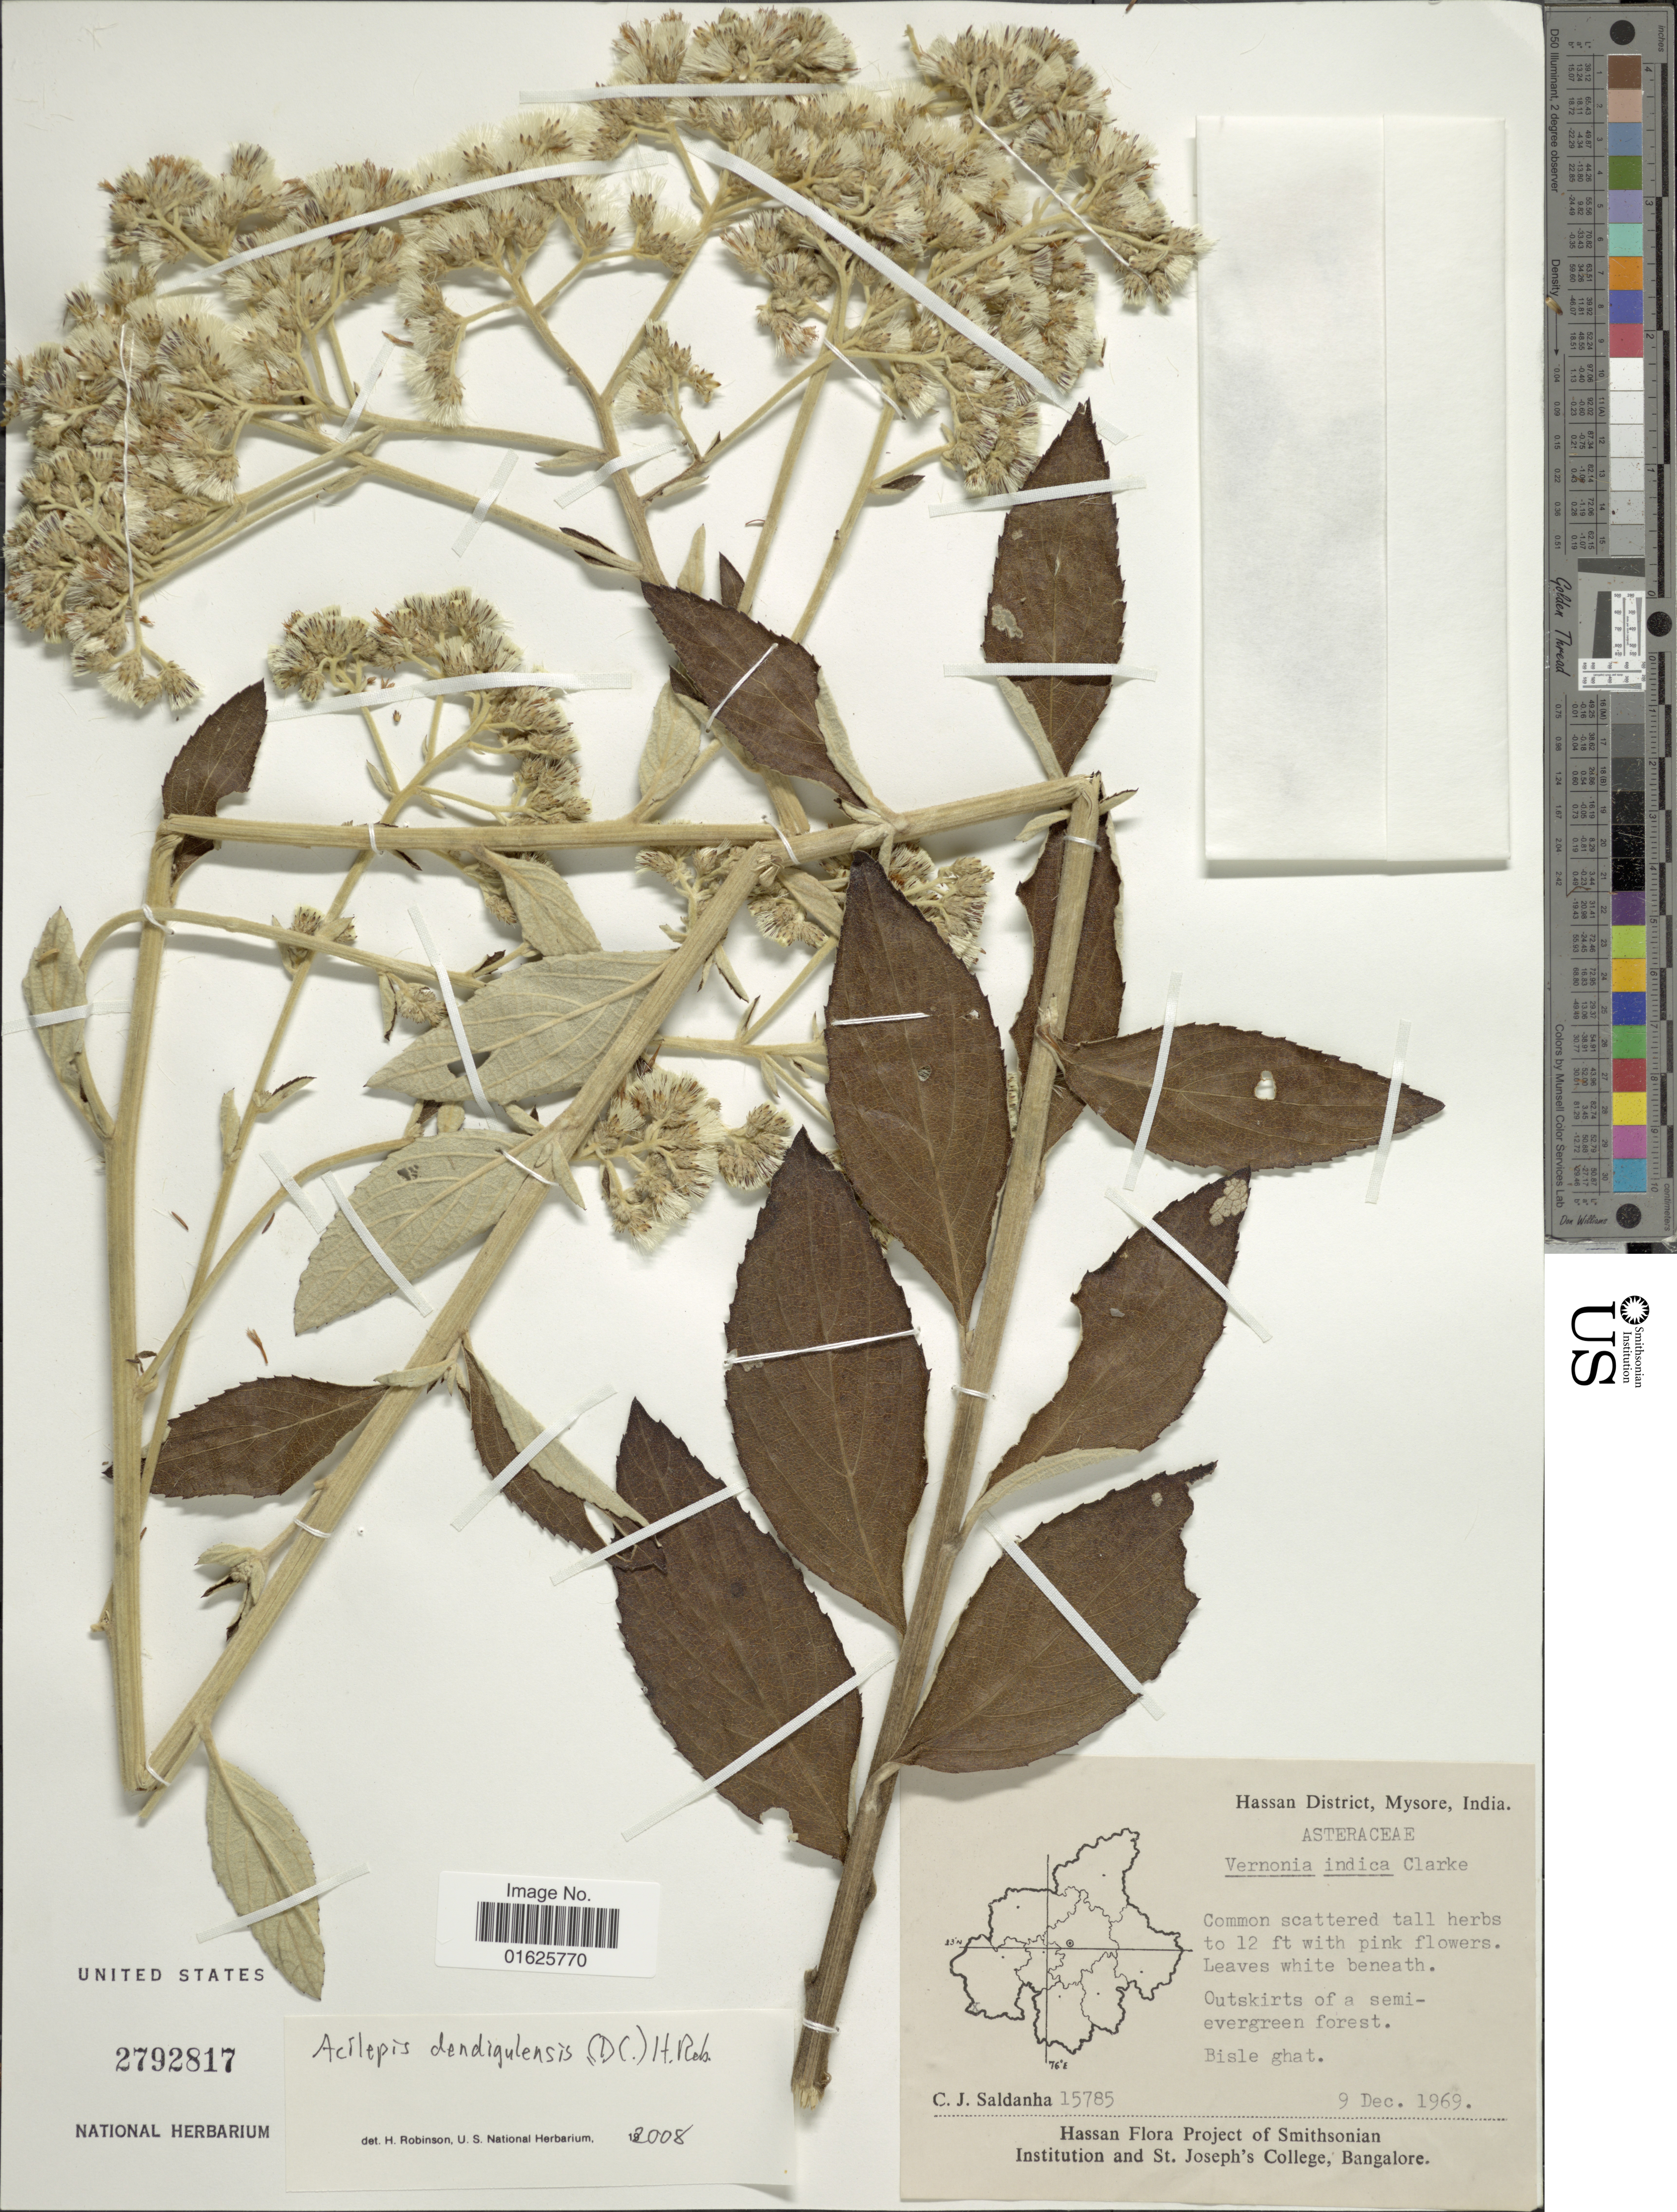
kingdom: Plantae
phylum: Tracheophyta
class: Magnoliopsida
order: Asterales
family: Asteraceae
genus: Acilepis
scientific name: Acilepis dendigulensis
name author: (DC.) H. Rob.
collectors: C. J. Saldanha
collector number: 15785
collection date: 1969-12-09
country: India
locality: Hassan District, Mysore, Bisle ghat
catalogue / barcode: US 2792817